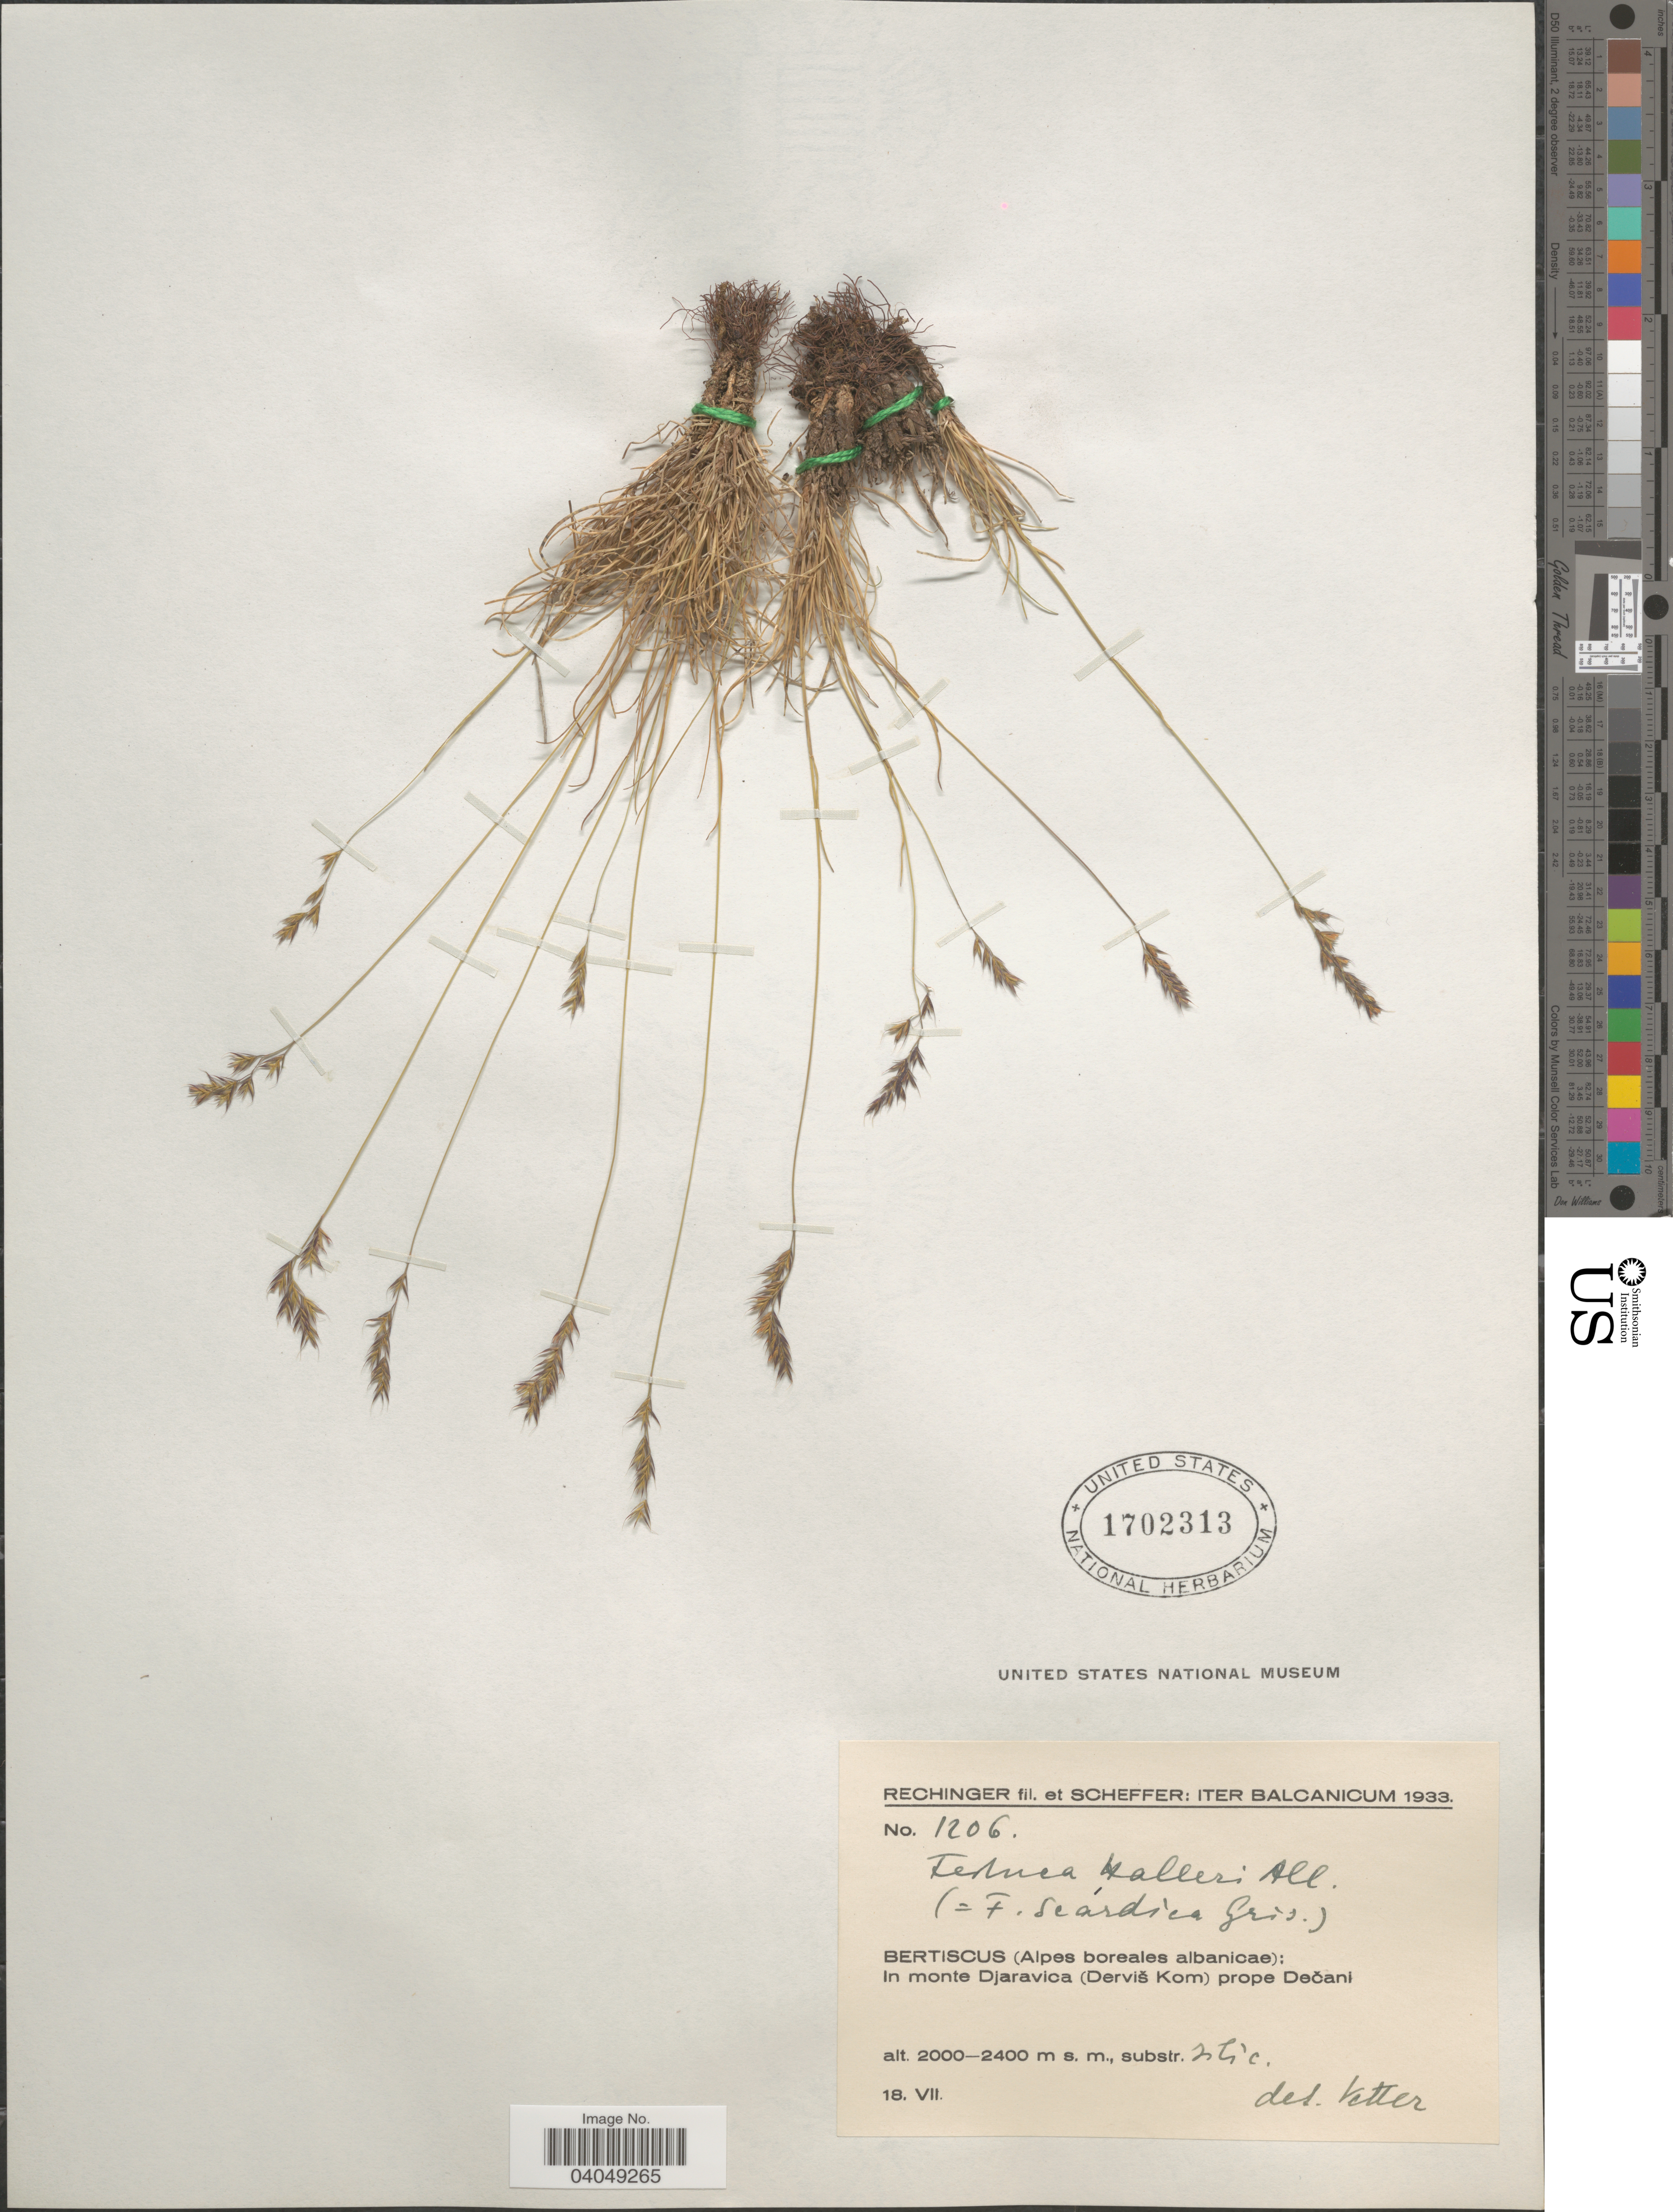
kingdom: Plantae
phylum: Tracheophyta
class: Liliopsida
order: Poales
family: Poaceae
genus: Festuca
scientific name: Festuca halleri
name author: All.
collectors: -- Rechinger & Scheffer, --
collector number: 1206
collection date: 1933-07-18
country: Albania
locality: Iter Balcanicum. Bertiscus (Alpes boreales albanicae): In monte Djaravica (Derviš Kom) prope Dečani.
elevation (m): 2000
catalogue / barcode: US 1702313